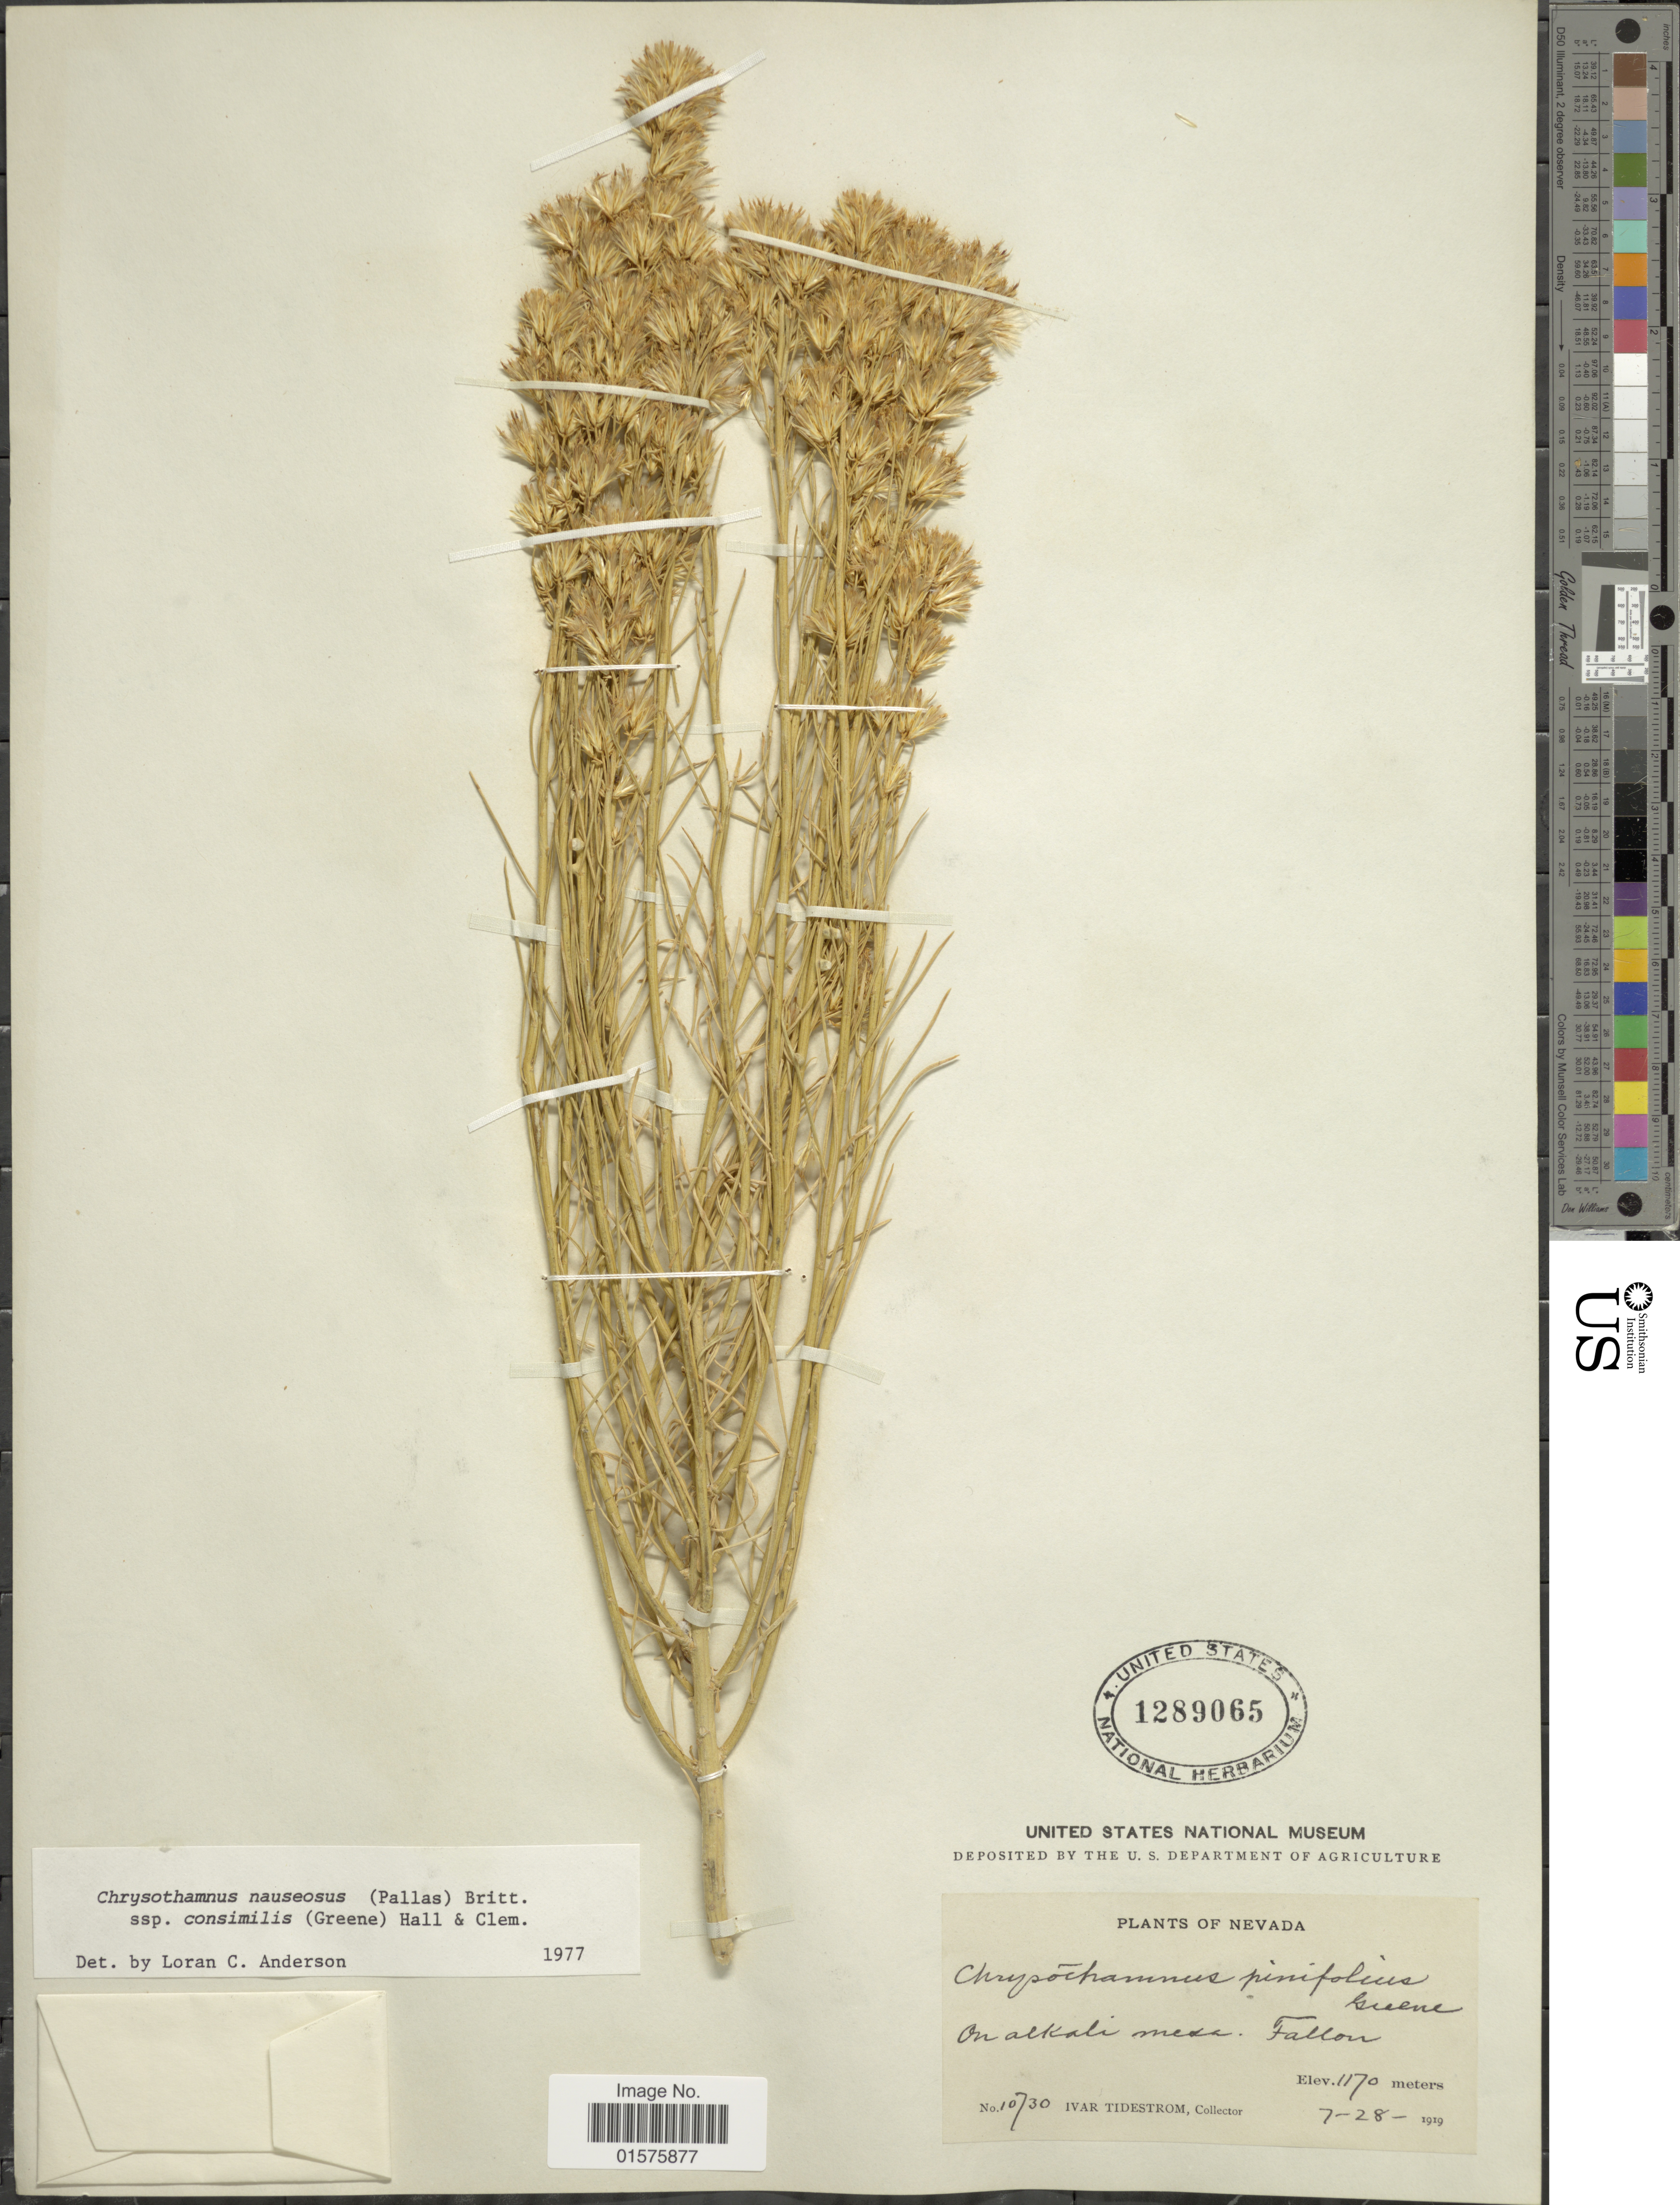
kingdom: Plantae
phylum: Tracheophyta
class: Magnoliopsida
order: Asterales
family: Asteraceae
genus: Ericameria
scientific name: Ericameria nauseosa var. oreophila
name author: (A. Nelson) G.L. Nesom & G.I. Baird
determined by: Urbatsch, Lowell E., Curator (LSU), Louisiana State University (UNITED STATES)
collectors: I. F. Tidestrom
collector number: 10730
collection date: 1919-07-28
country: United States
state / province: Nevada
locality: Fallon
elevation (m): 1170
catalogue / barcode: US 1289065